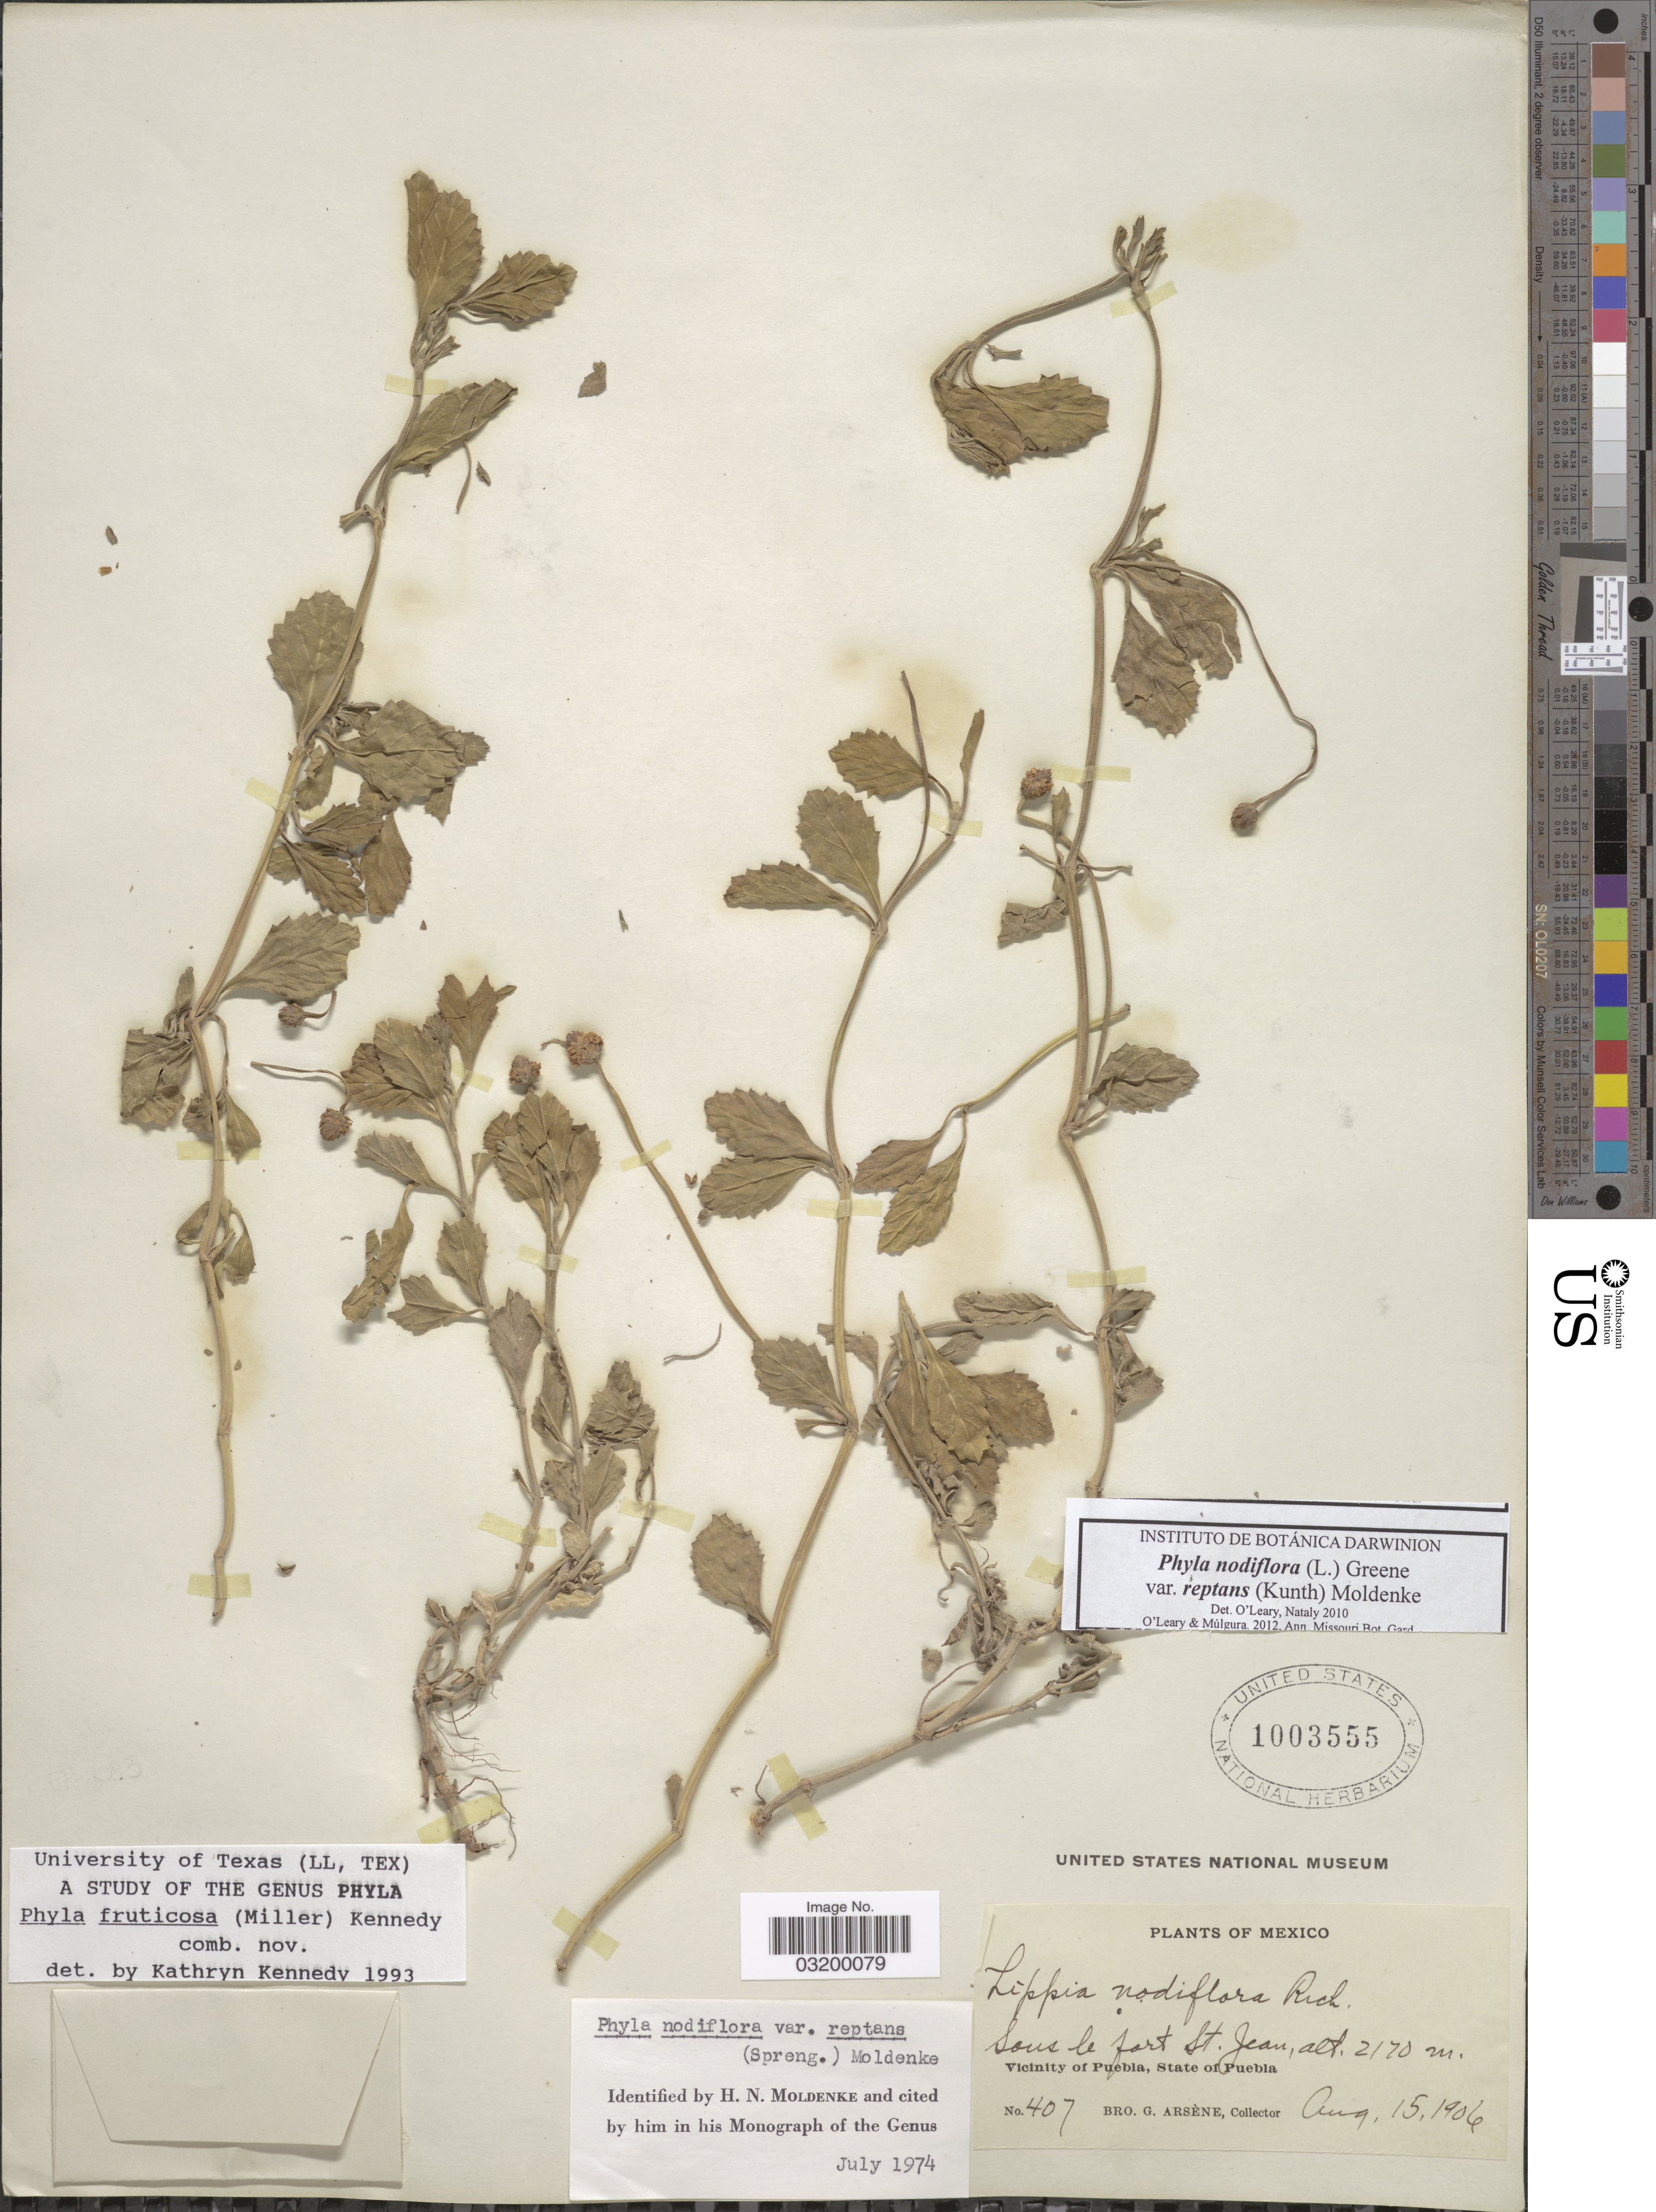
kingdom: Plantae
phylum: Tracheophyta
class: Magnoliopsida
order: Lamiales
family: Verbenaceae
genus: Phyla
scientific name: Phyla nodiflora var. reptans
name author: (Kunth) Moldenke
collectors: Bro. G. Arsène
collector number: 407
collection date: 1906-08-15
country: Mexico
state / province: Puebla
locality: Sous le fort St. Jean. Vicinity of Puebla.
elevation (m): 2170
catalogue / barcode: US 1003555